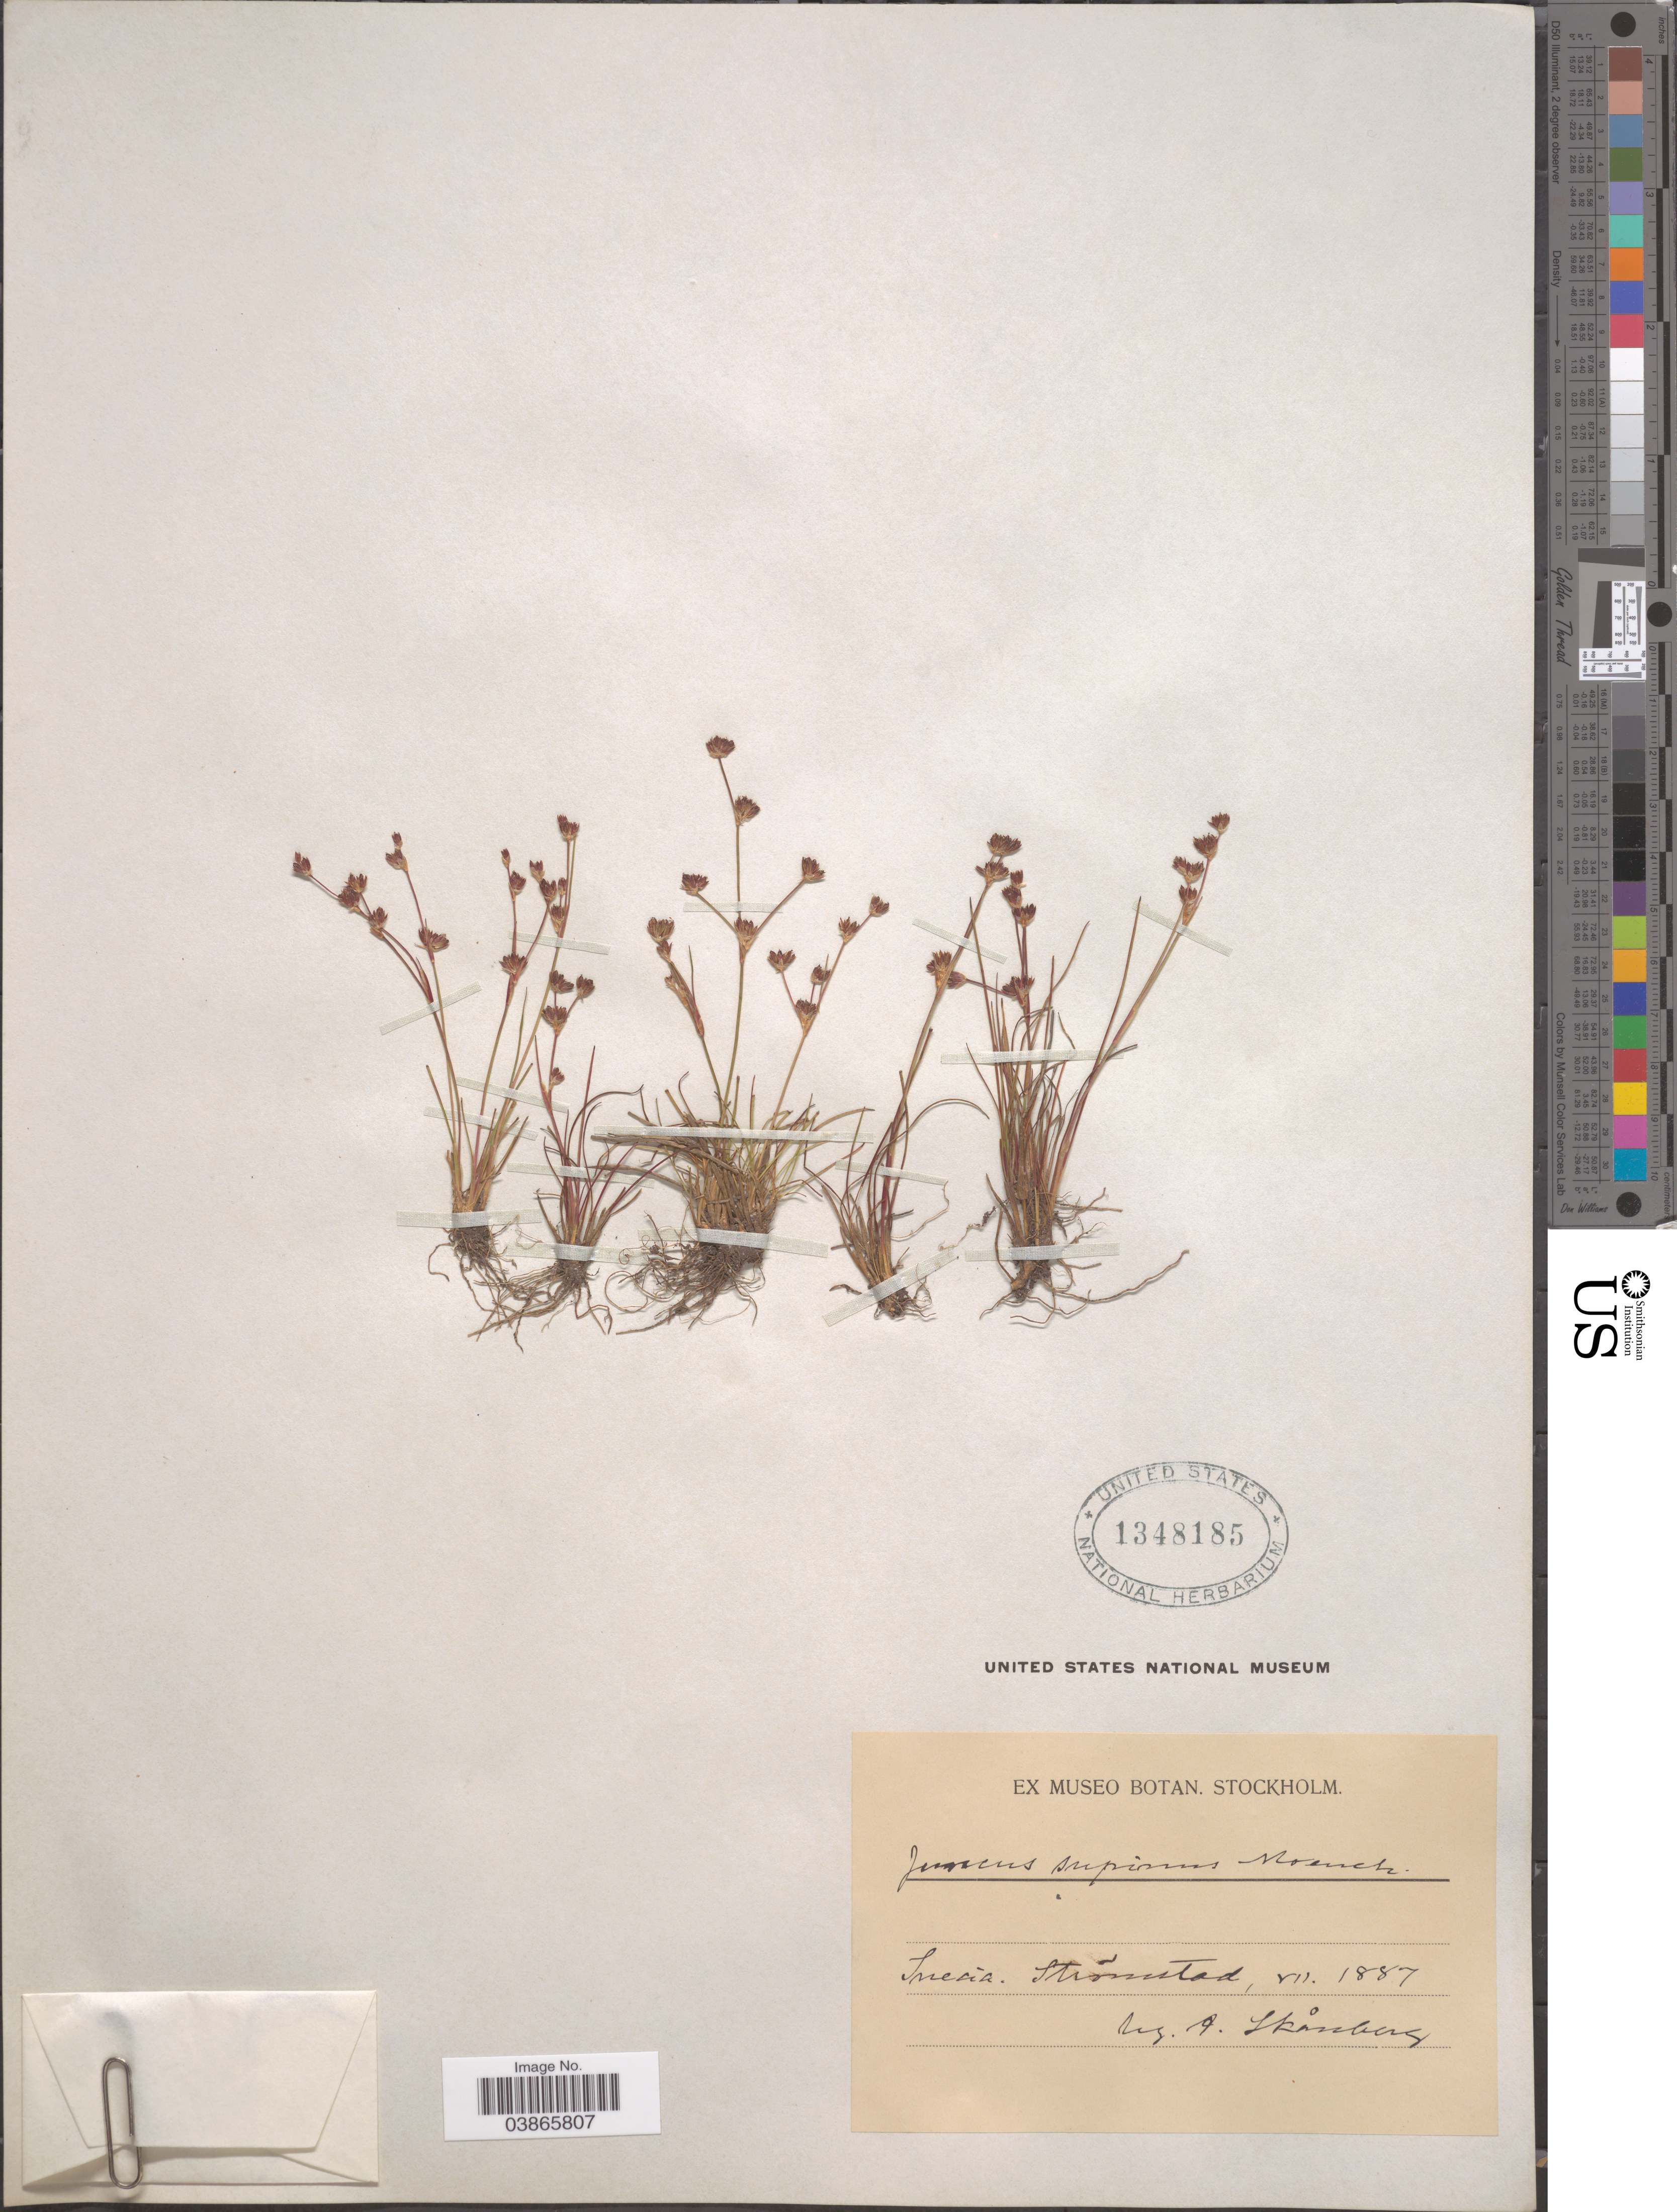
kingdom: Plantae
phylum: Tracheophyta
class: Liliopsida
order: Poales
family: Juncaceae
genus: Juncus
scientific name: Juncus supinus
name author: Moench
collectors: A. Skånberg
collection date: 1887-07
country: Sweden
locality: Suecia. [illegible text].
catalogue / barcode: US 1348185